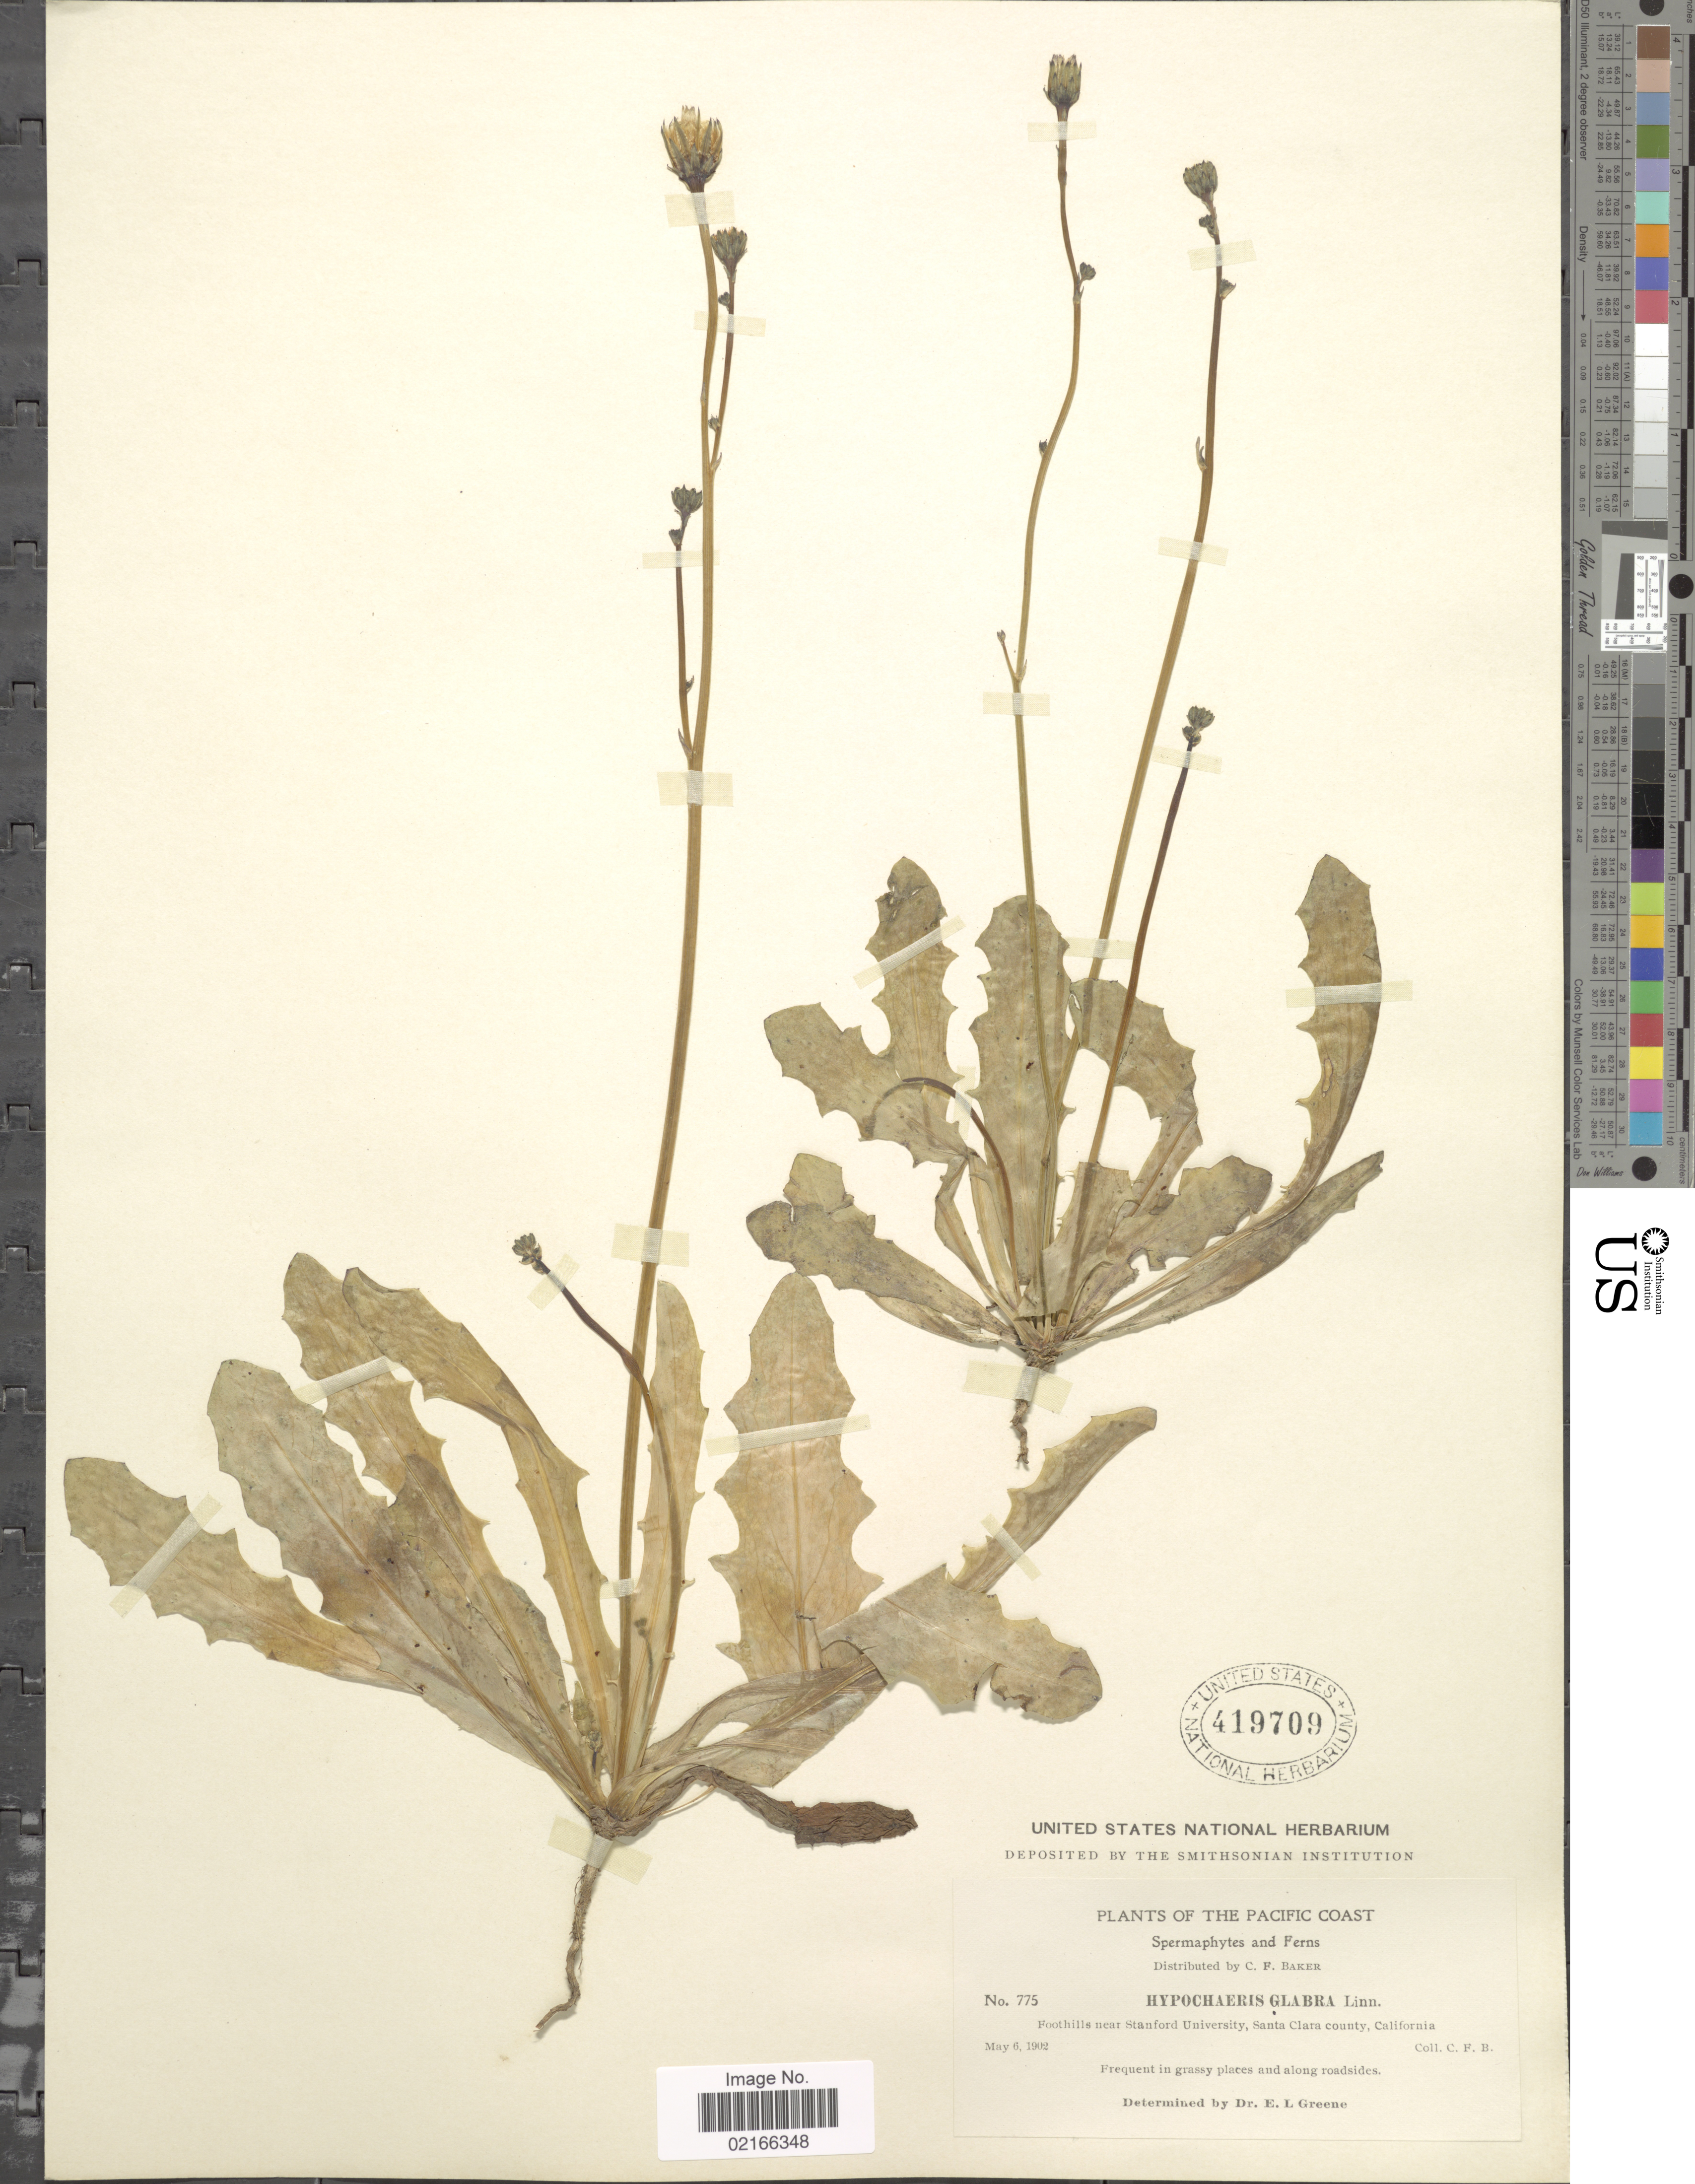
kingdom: Plantae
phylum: Tracheophyta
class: Magnoliopsida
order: Asterales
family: Asteraceae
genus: Hypochaeris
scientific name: Hypochaeris glabra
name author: L.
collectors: C. F. Baker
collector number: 775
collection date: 1902-05-06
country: United States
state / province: California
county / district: Santa Clara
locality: Pacific Coast. Foothills near Stanford University, Santa Clara county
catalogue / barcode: US 419709